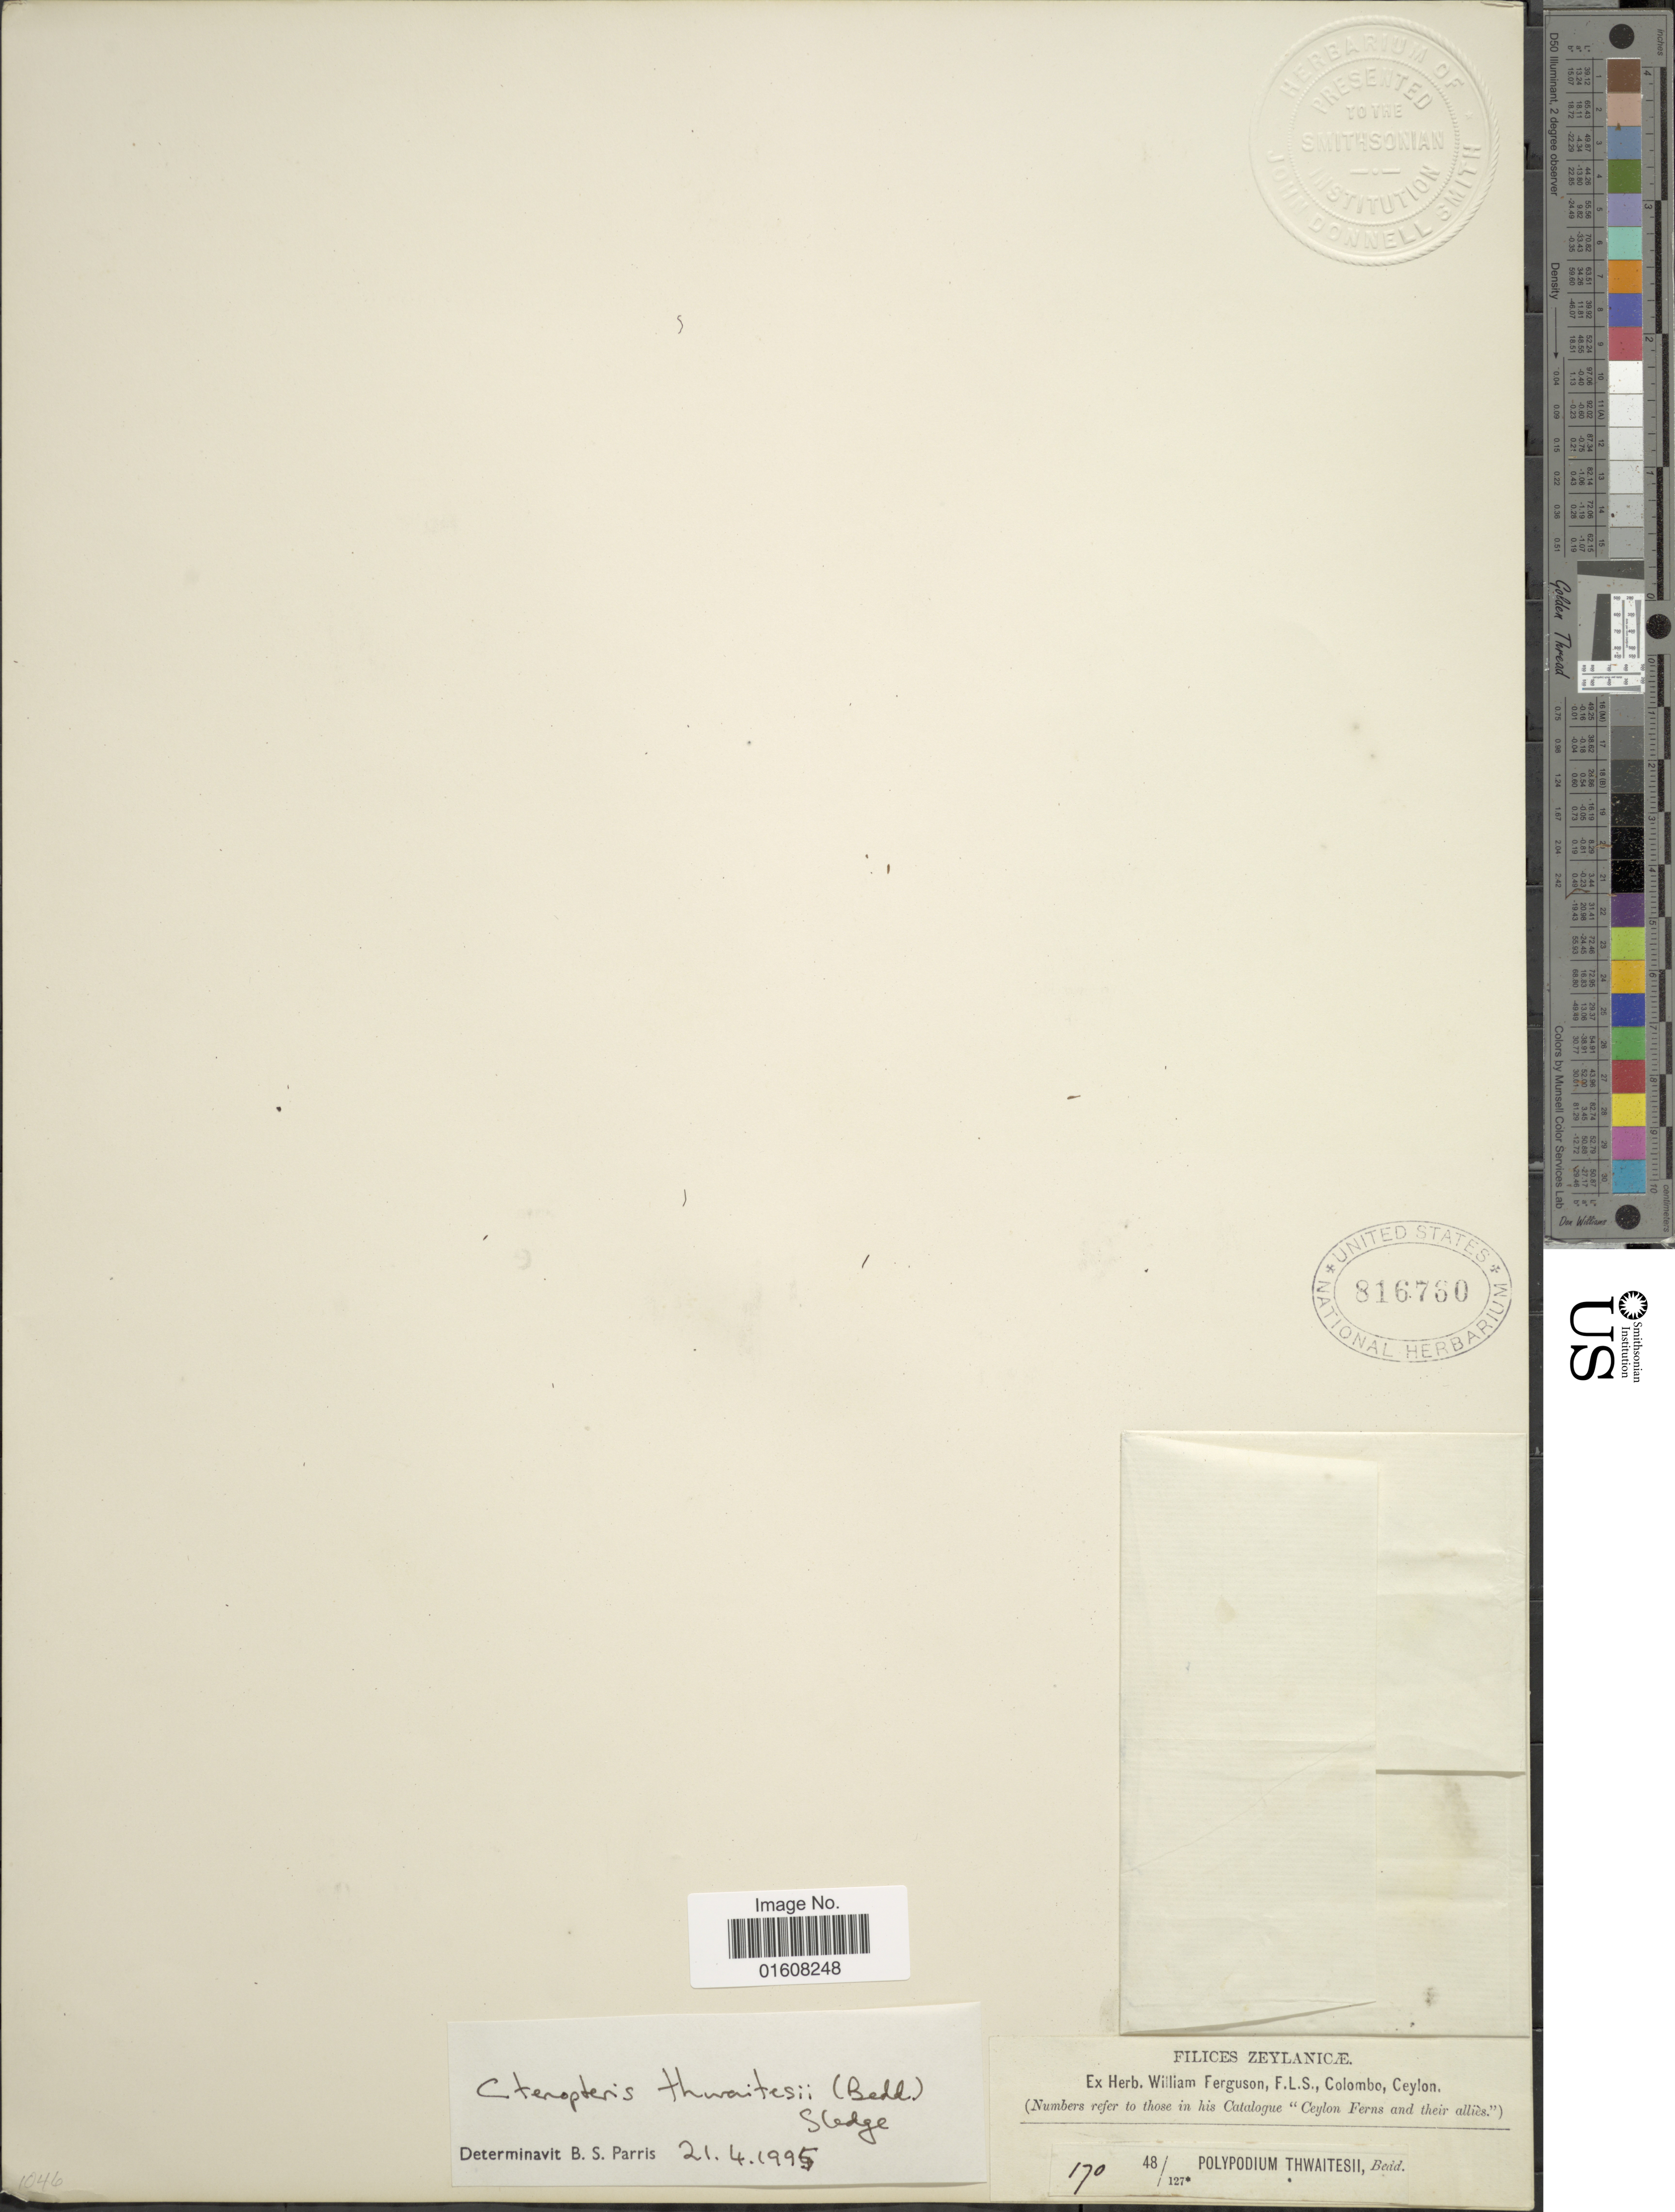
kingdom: Plantae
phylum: Tracheophyta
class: Polypodiopsida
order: Polypodiales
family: Polypodiaceae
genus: Grammitis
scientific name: Grammitis thwaitesii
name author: (Bedd.) Sledge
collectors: ex herb. W. Ferguson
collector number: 170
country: Sri Lanka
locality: Zeylanicae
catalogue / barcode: US 816760